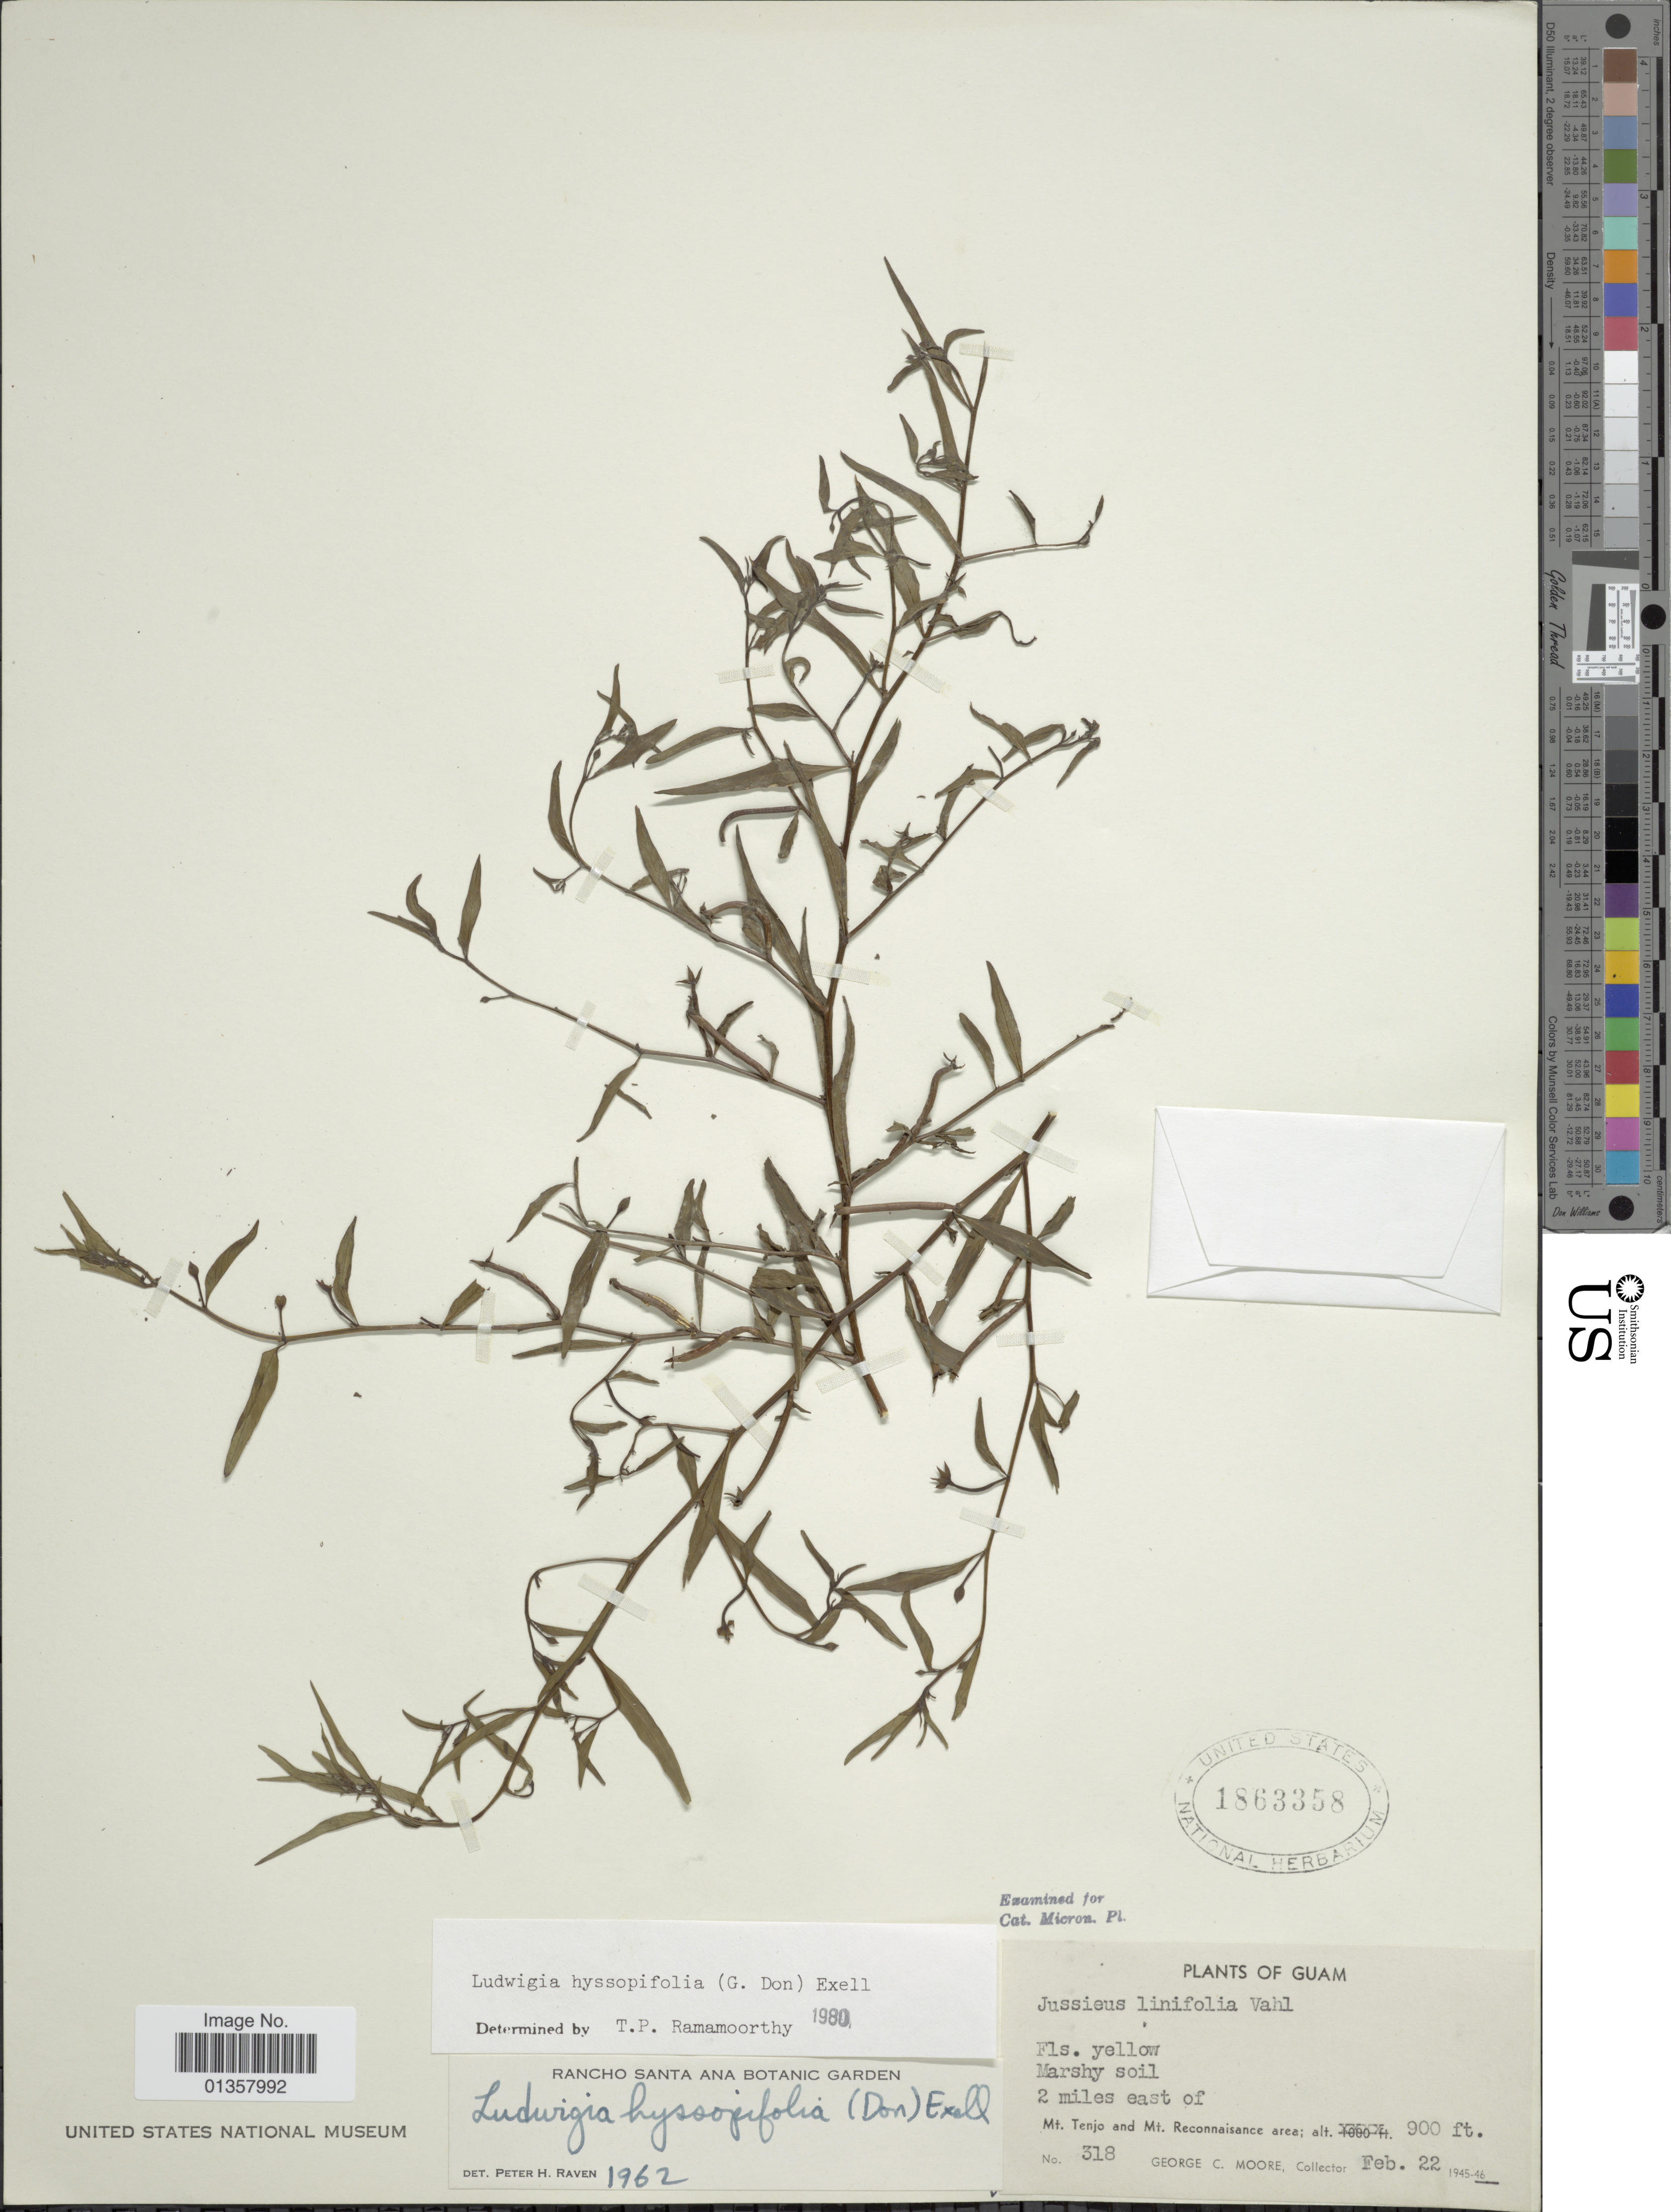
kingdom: Plantae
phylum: Tracheophyta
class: Magnoliopsida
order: Myrtales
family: Onagraceae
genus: Ludwigia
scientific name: Ludwigia hyssopifolia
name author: (G. Don) Exell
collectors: G. C. Moore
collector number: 318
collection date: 1945-02-22/1946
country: Guam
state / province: Piti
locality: Guam, 2 miles east of Mt. Tenjo and Mt. Reconnaisance area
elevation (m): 274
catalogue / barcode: US 1863358